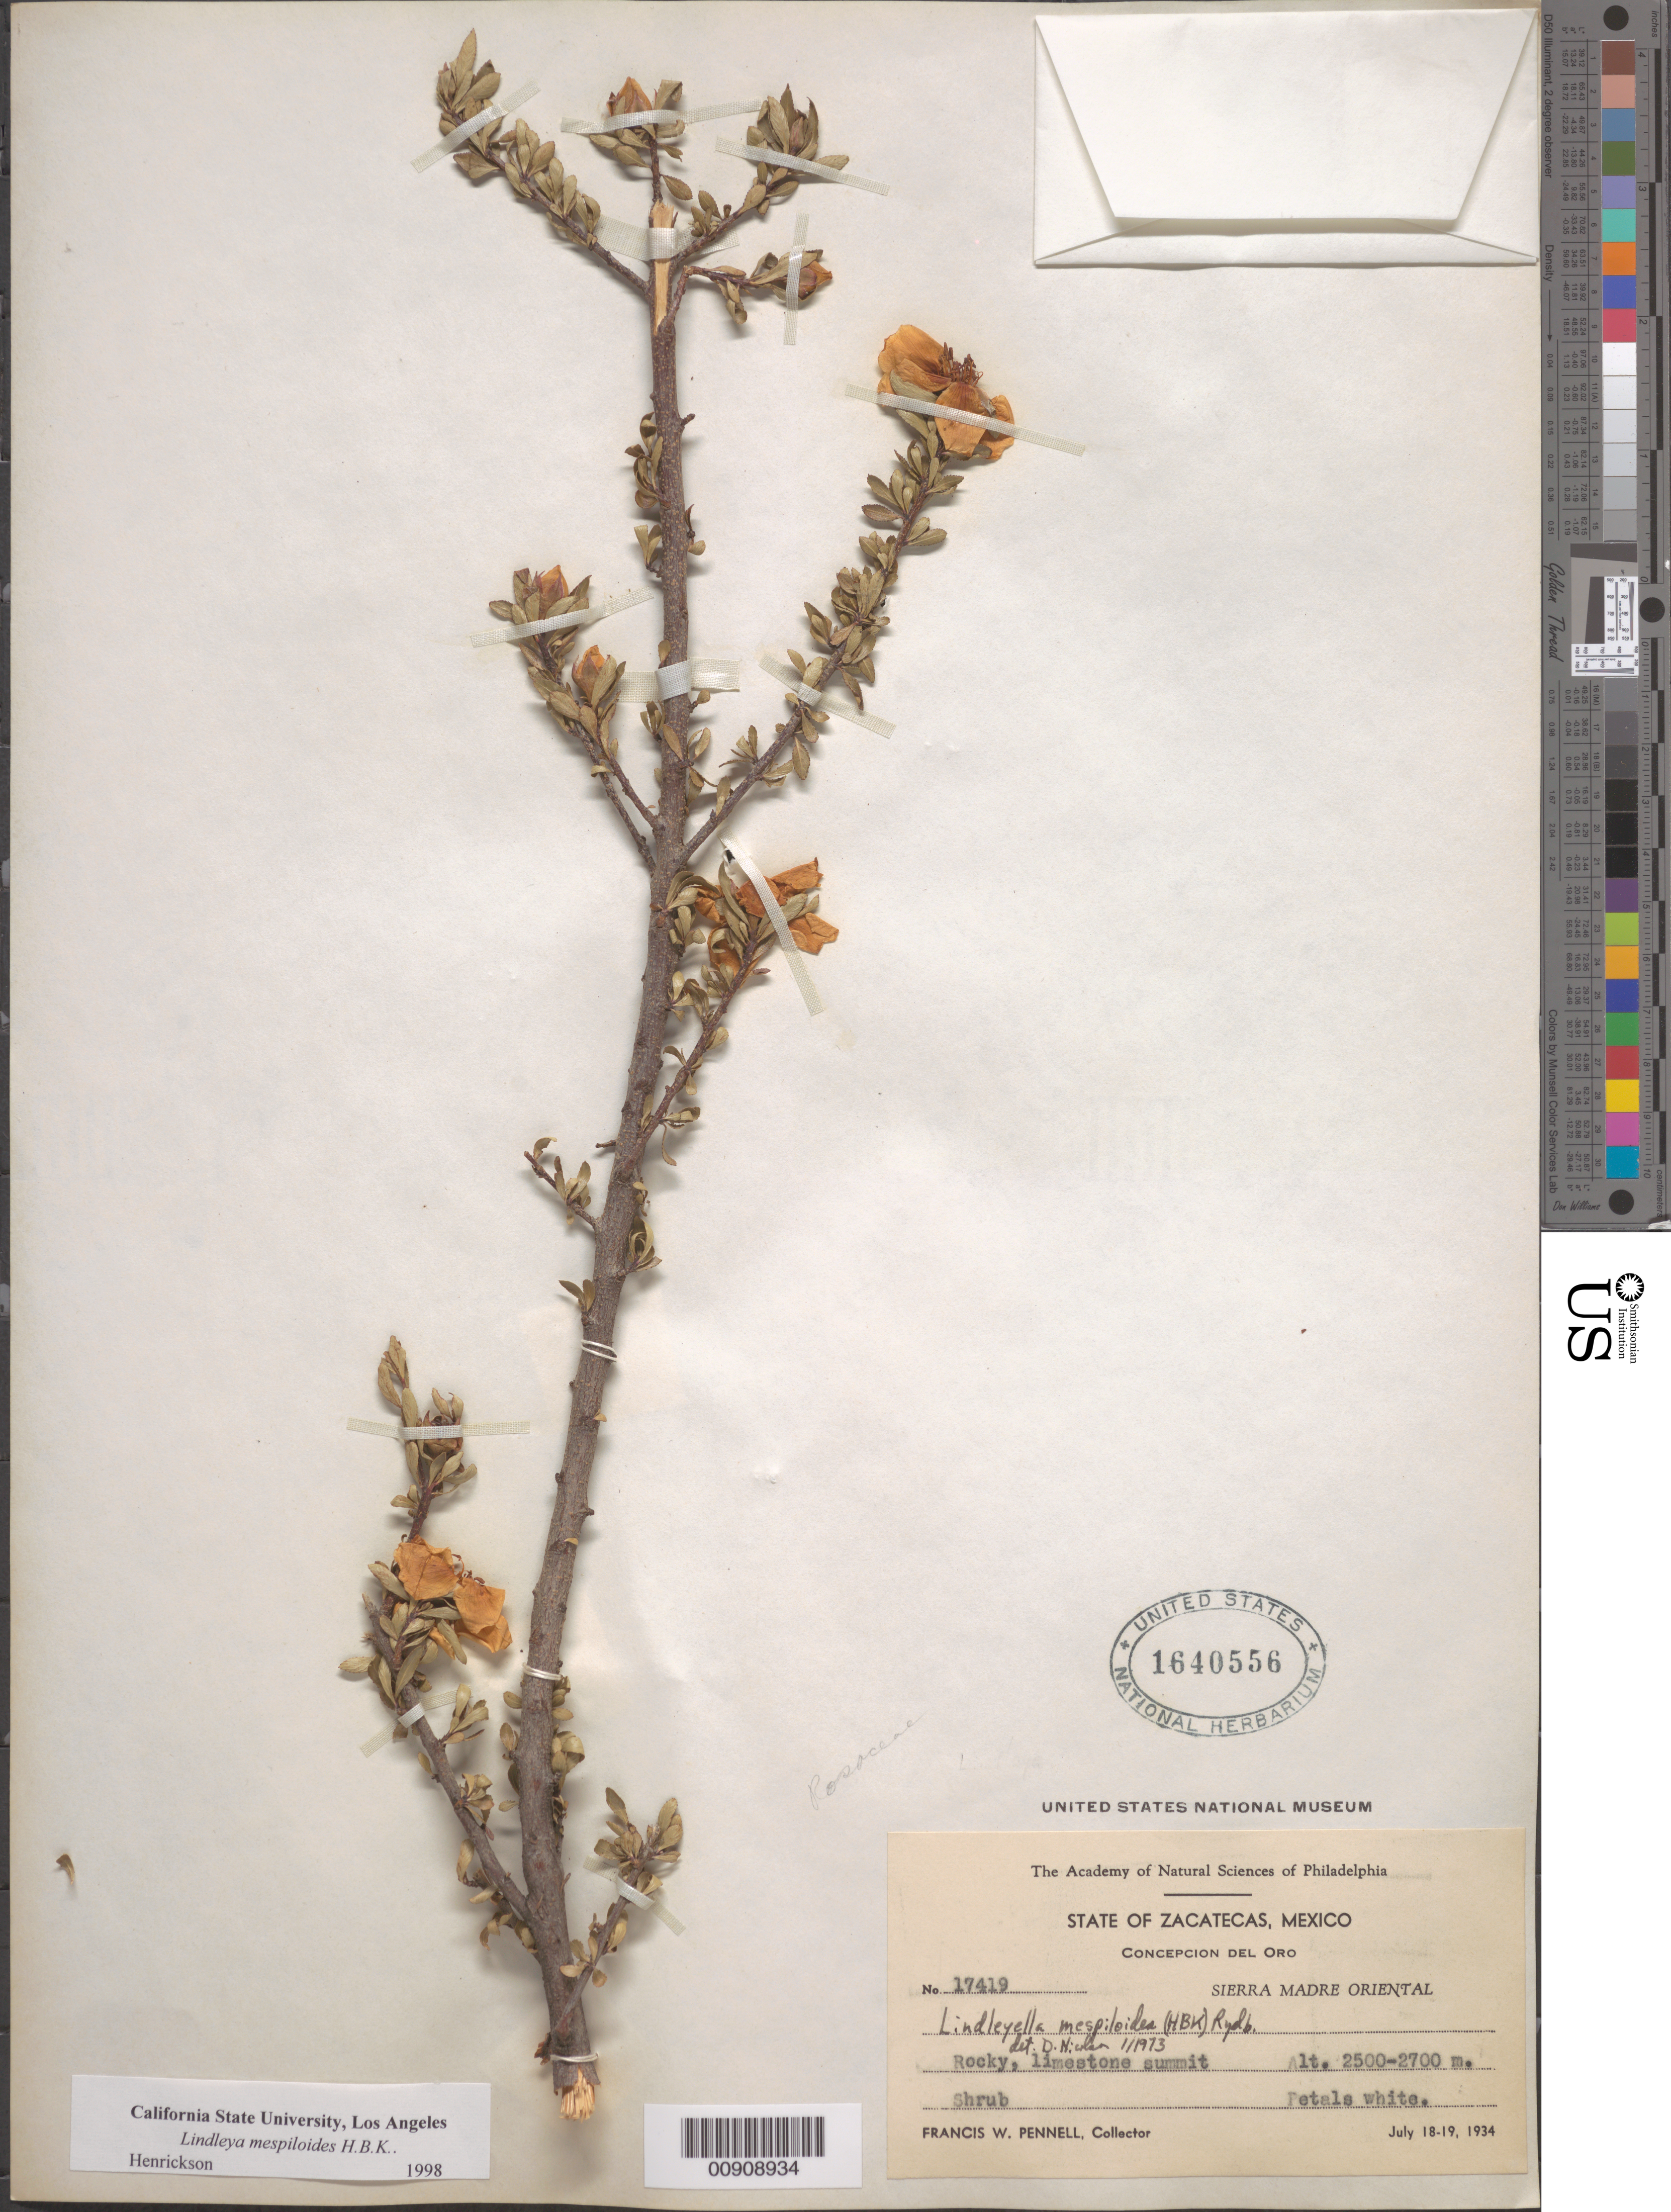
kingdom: Plantae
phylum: Tracheophyta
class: Magnoliopsida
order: Rosales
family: Rosaceae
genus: Lindleya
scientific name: Lindleya mespiloides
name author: Kunth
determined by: Henrickson, James, (CSLA), California State University at Los Angeles (UNITED STATES)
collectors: F. W. Pennell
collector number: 17419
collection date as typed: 18 Jul 1934 to 19 Jul 1934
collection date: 1934-07-18/1934-07-19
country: Mexico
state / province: Zacatecas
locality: State of Zacatecas. Concepción del Oro. Sierra Madre Oriental.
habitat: Rocky, limestone summit.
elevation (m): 2700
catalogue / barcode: US 1640556